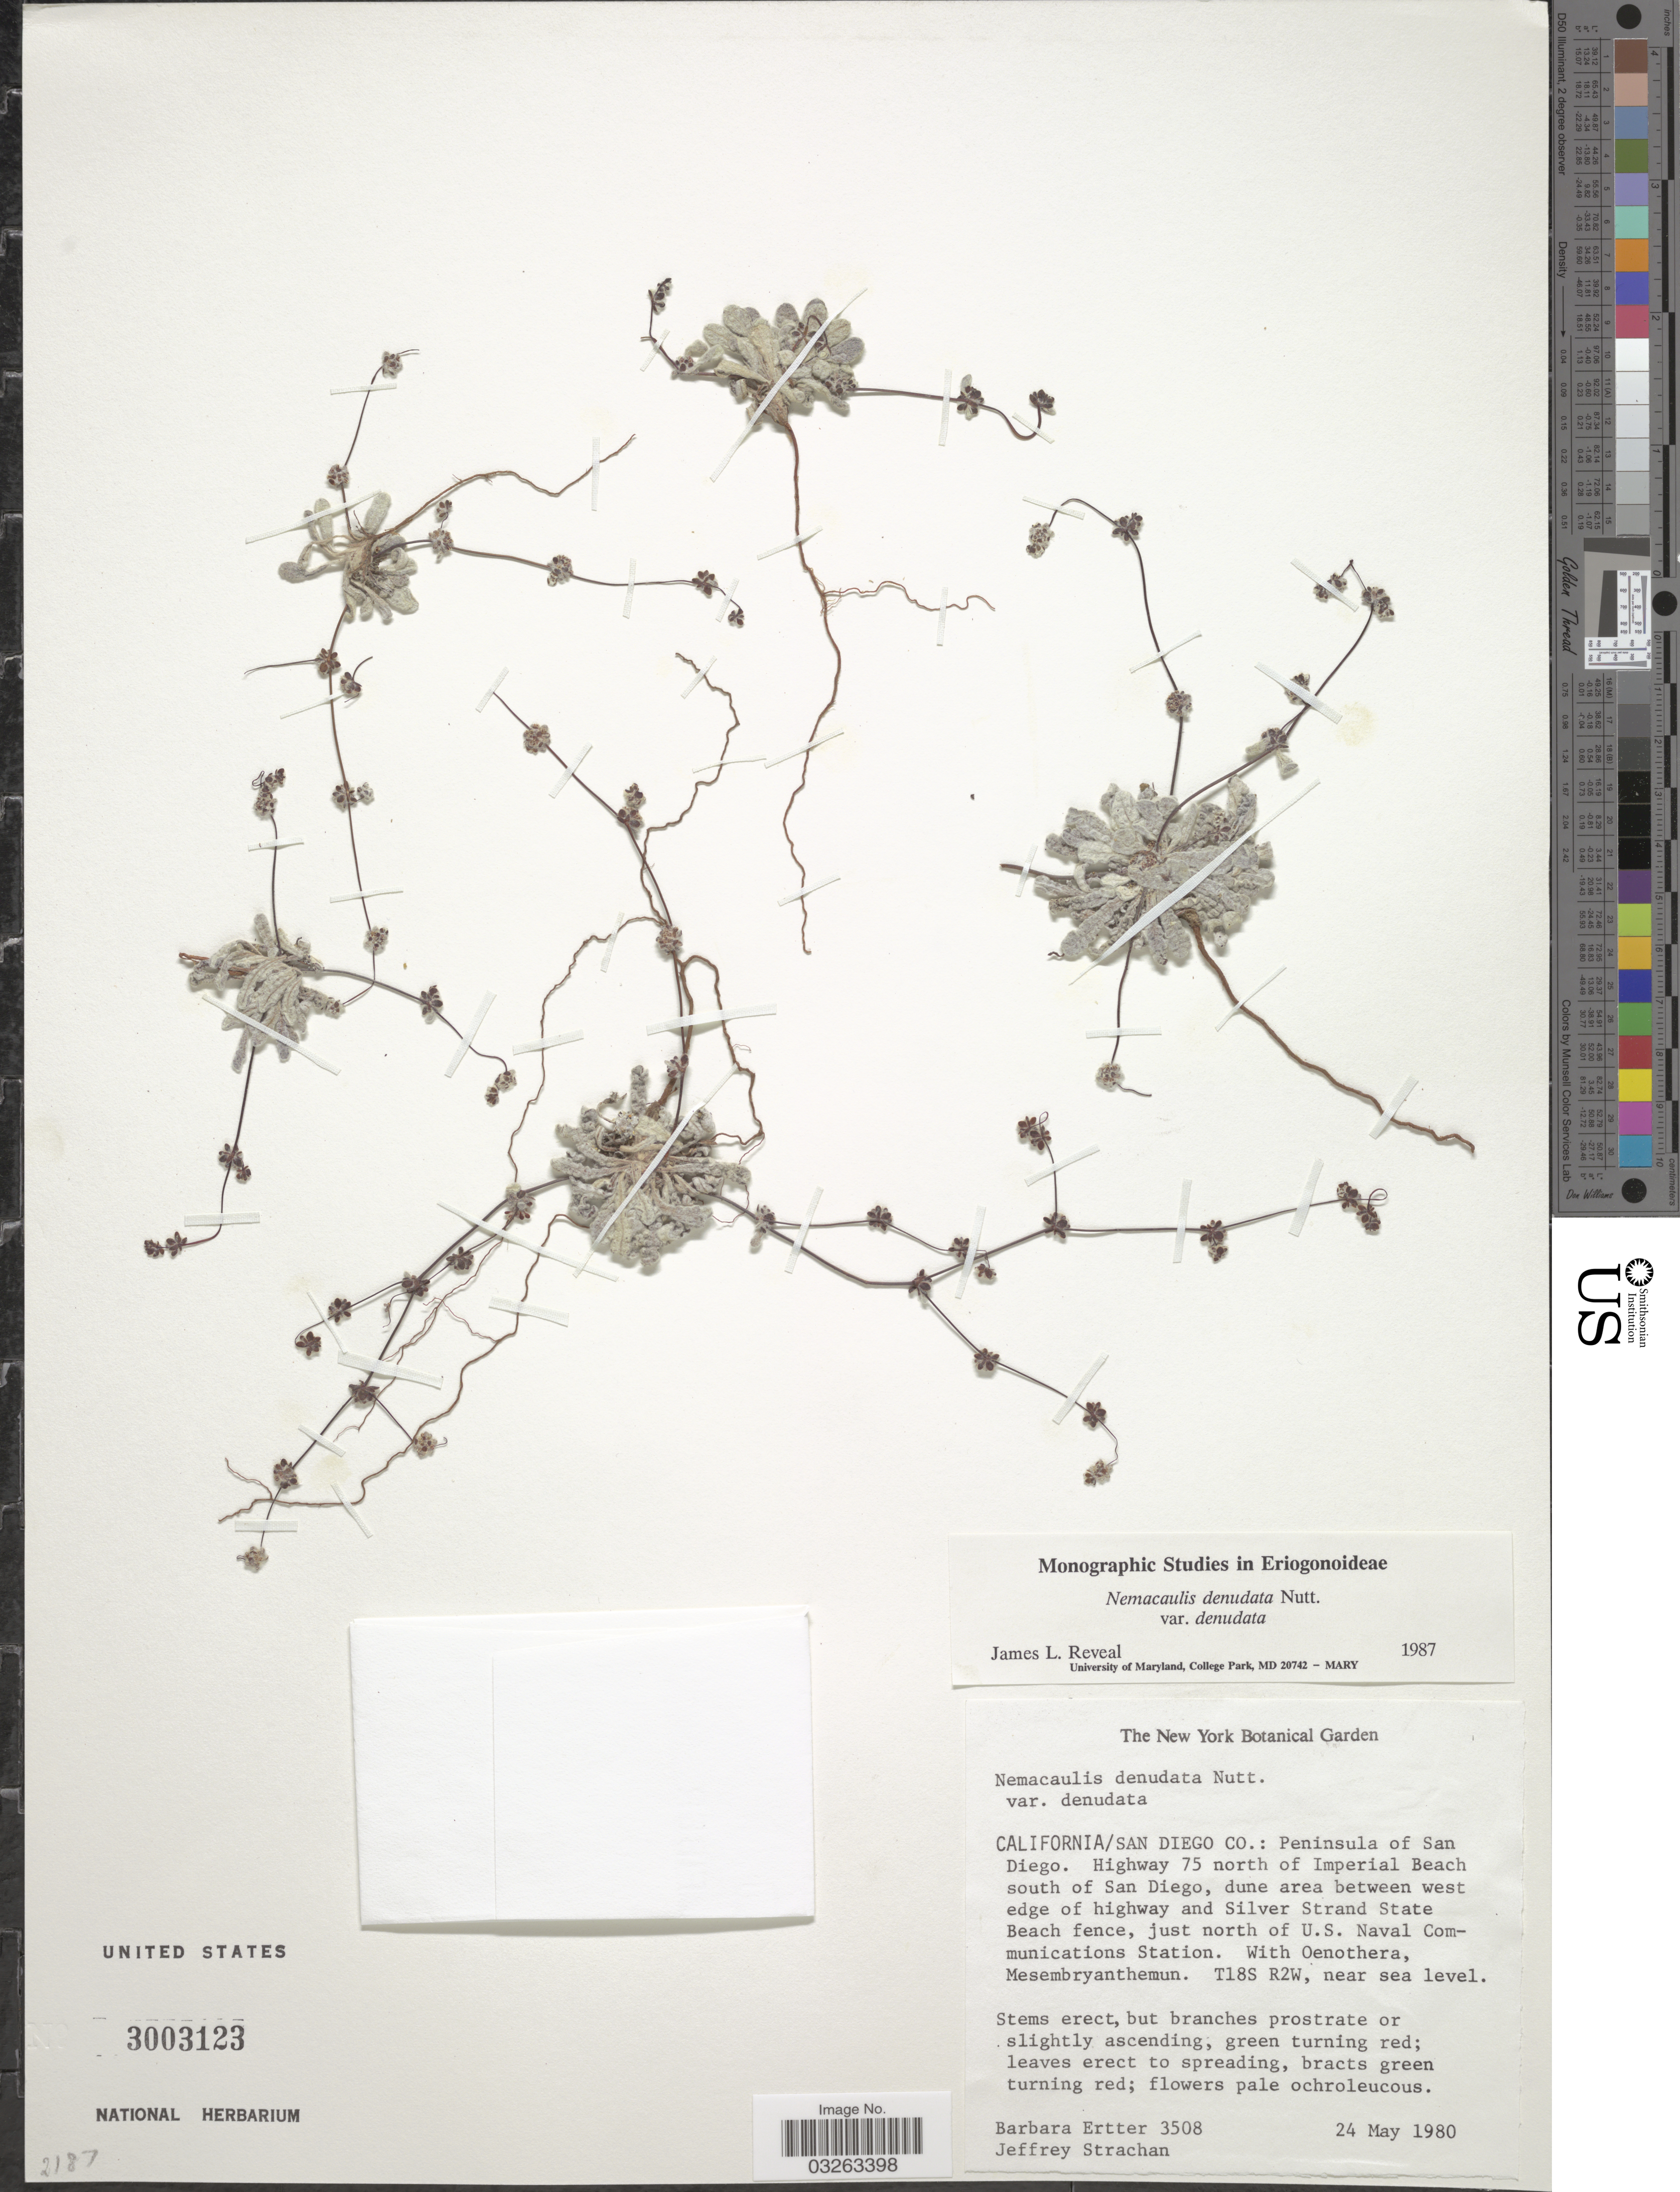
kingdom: Plantae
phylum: Tracheophyta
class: Magnoliopsida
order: Caryophyllales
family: Polygonaceae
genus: Nemacaulis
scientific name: Nemacaulis denudata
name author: Nutt.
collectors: B. Ertter & J. Strachan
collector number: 3508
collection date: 1980-05-24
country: United States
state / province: California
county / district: San Diego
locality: San Diego Co.: Peninsula of San Diego. Highway 75 north of Imperial Beach south of San Diego, dune area between west edge of highway and Silver Strand State Beach fence, just north of U. S. Naval Communications Station. T18S R2W.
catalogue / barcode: US 3003123